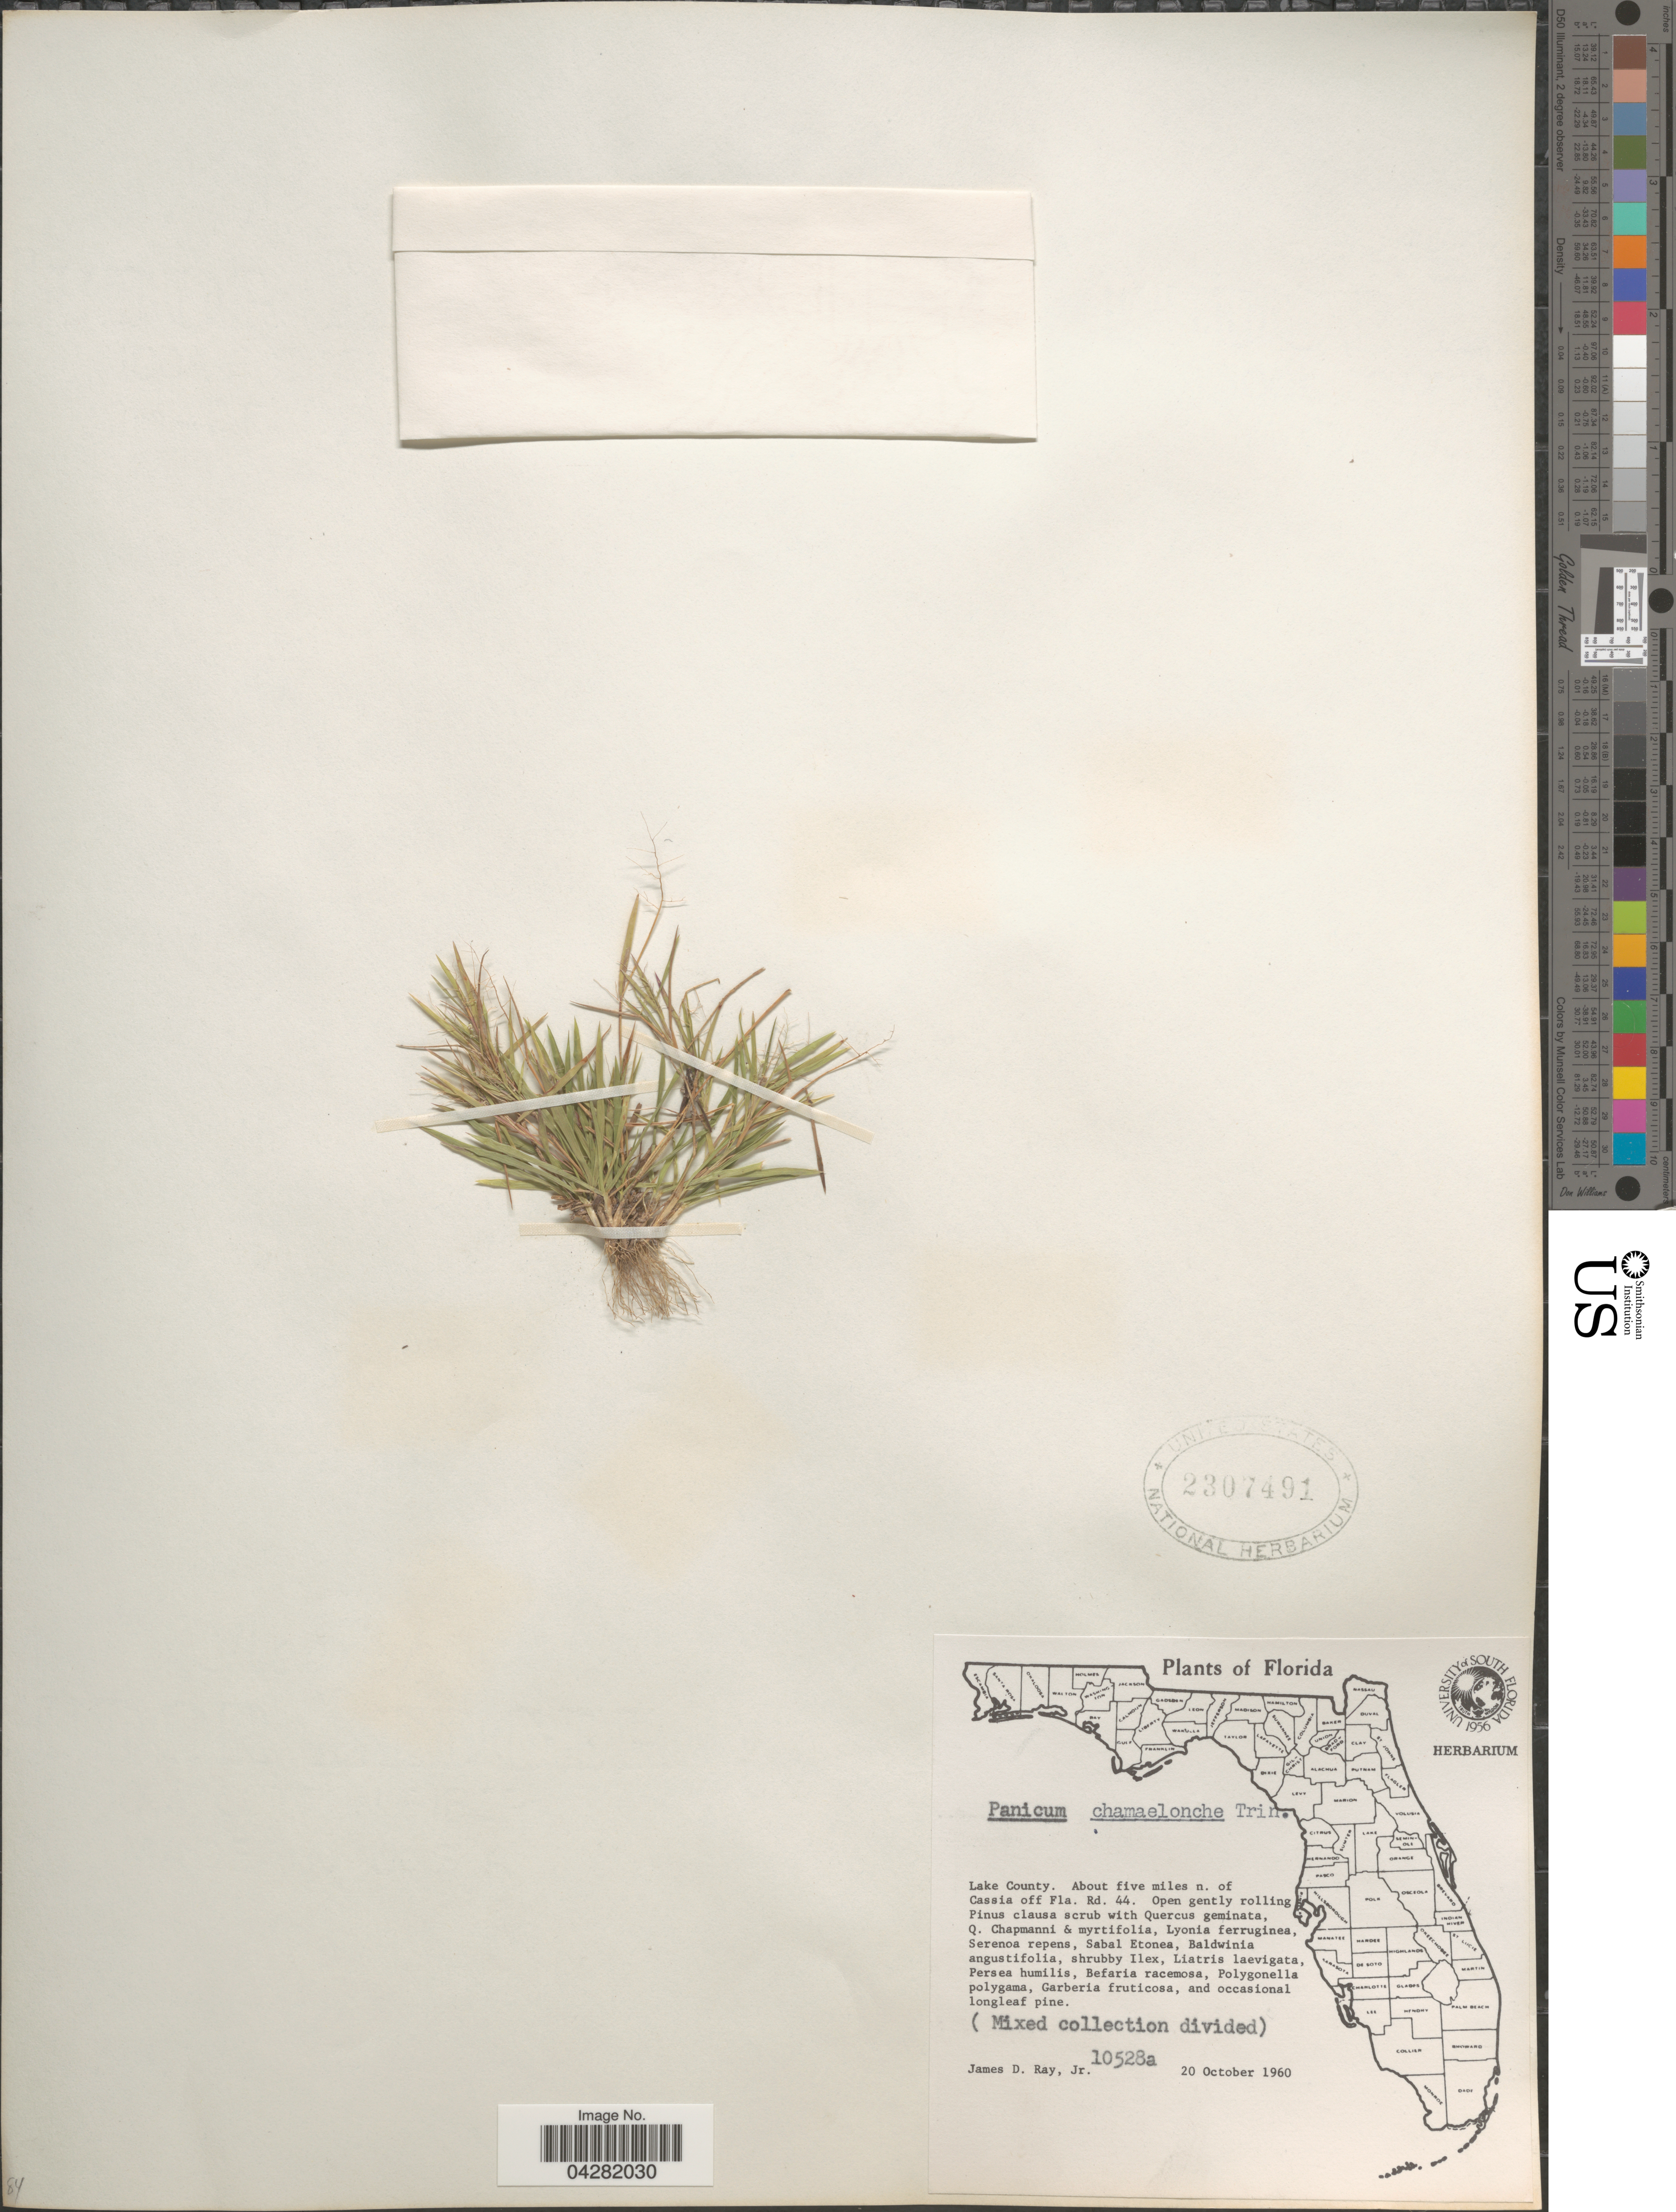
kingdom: Plantae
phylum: Tracheophyta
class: Liliopsida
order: Poales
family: Poaceae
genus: Dichanthelium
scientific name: Dichanthelium ensifolium var. ensifolium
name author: (Baldwin ex Elliot) Gould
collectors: J. D. Ray Jr.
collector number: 10528a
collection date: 1960-10-20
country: United States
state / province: Florida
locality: Lake County. About five miles n. of Cassia off Fla. Rd. 44.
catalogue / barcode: US 2307491